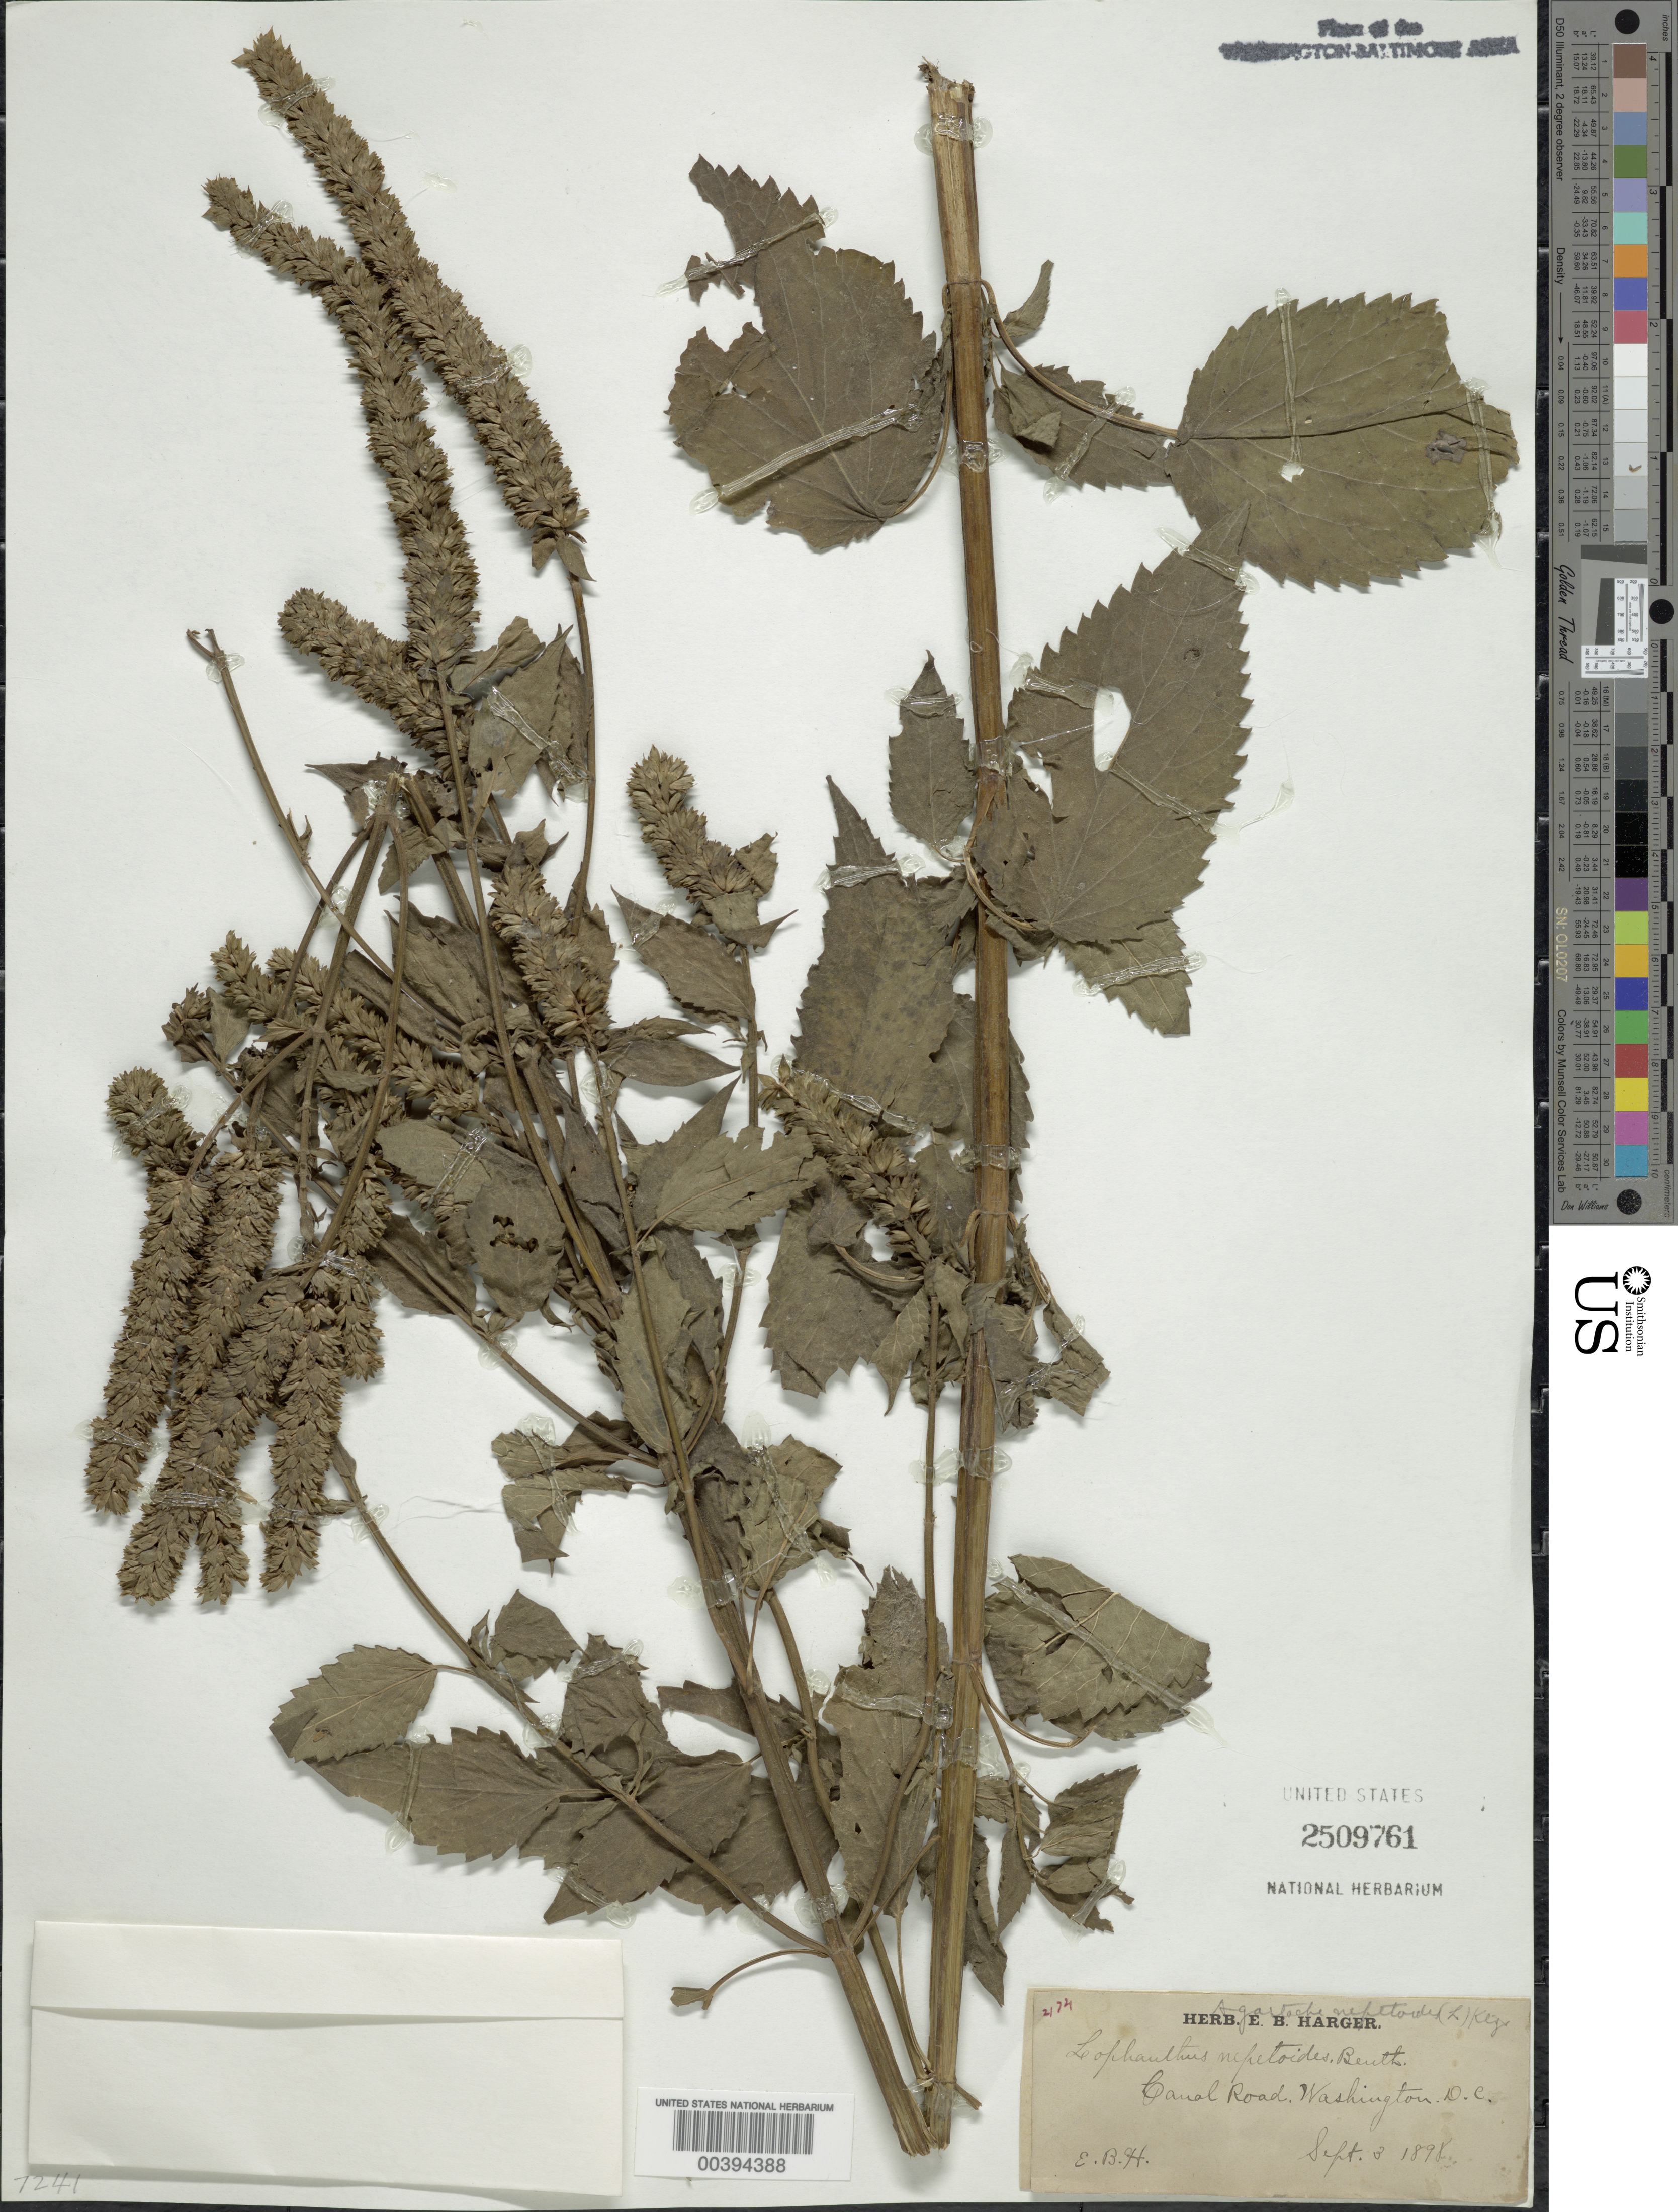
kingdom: Plantae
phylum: Tracheophyta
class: Magnoliopsida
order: Lamiales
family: Lamiaceae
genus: Agastache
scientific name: Agastache nepetoides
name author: (L.) Kuntze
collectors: E. B. Harger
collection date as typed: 03 Sep 1898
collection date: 1898-09-03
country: United States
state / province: District of Columbia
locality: Canal Road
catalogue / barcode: US 2509761